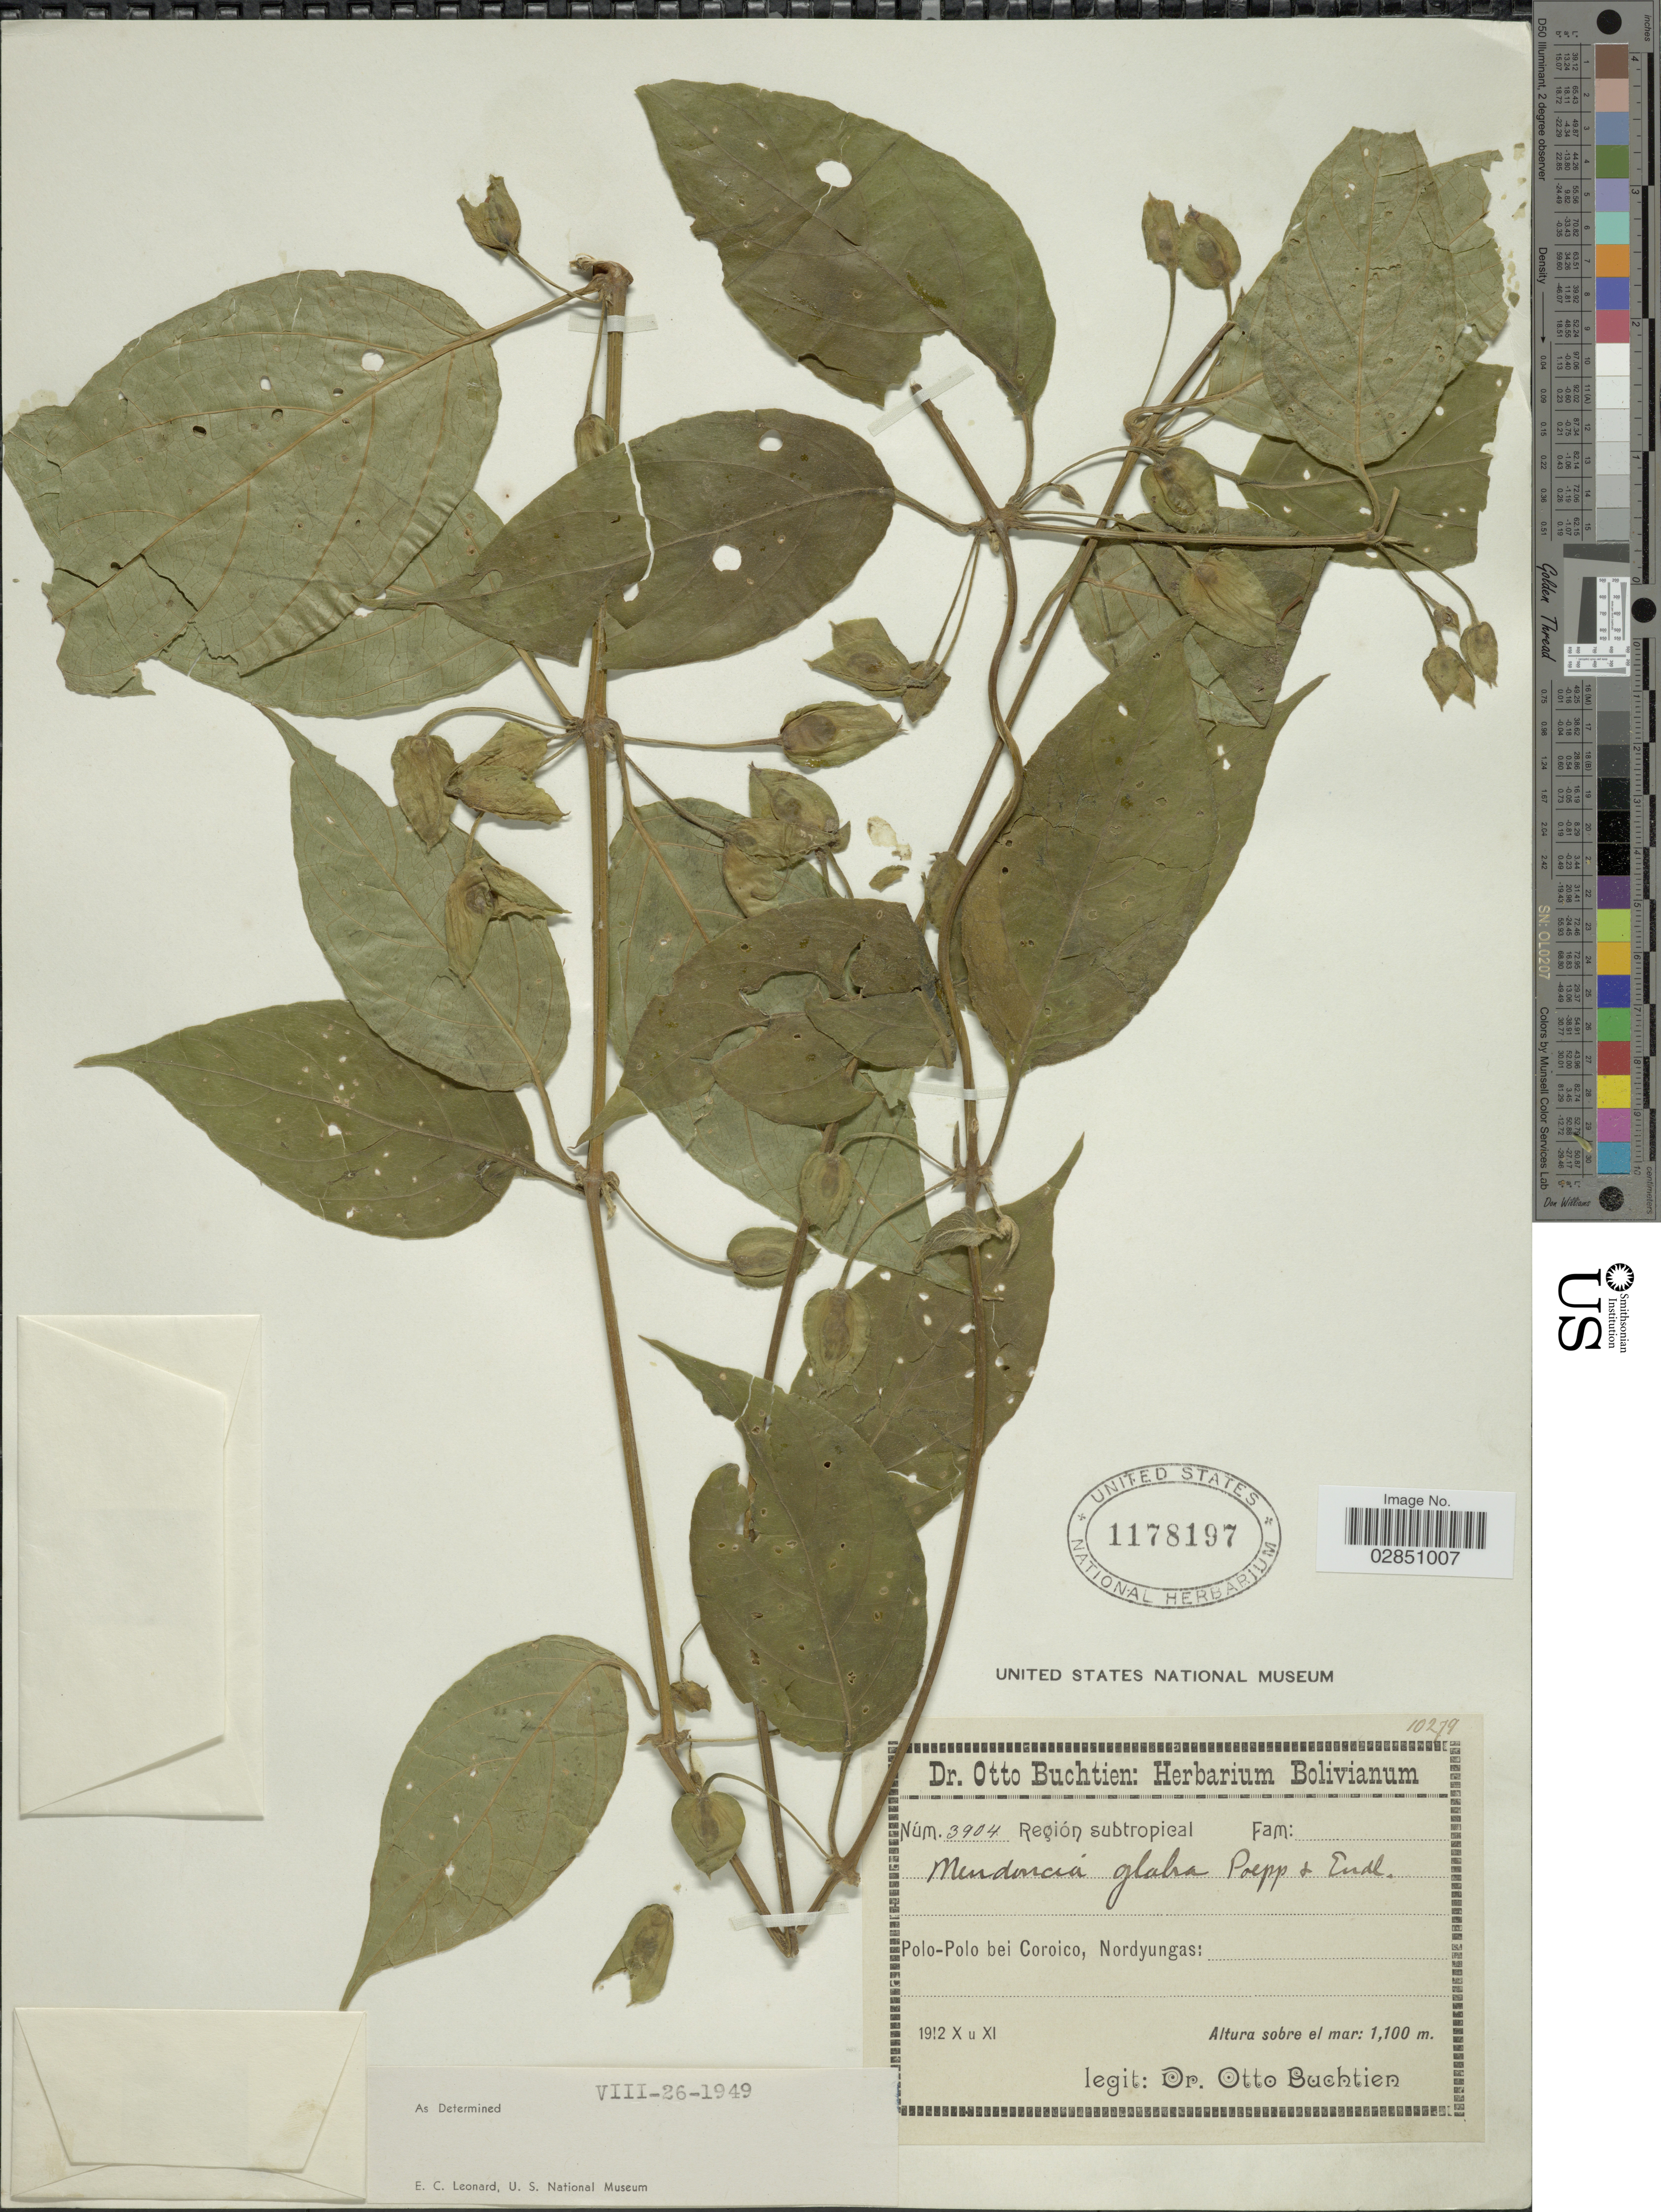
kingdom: Plantae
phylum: Tracheophyta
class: Magnoliopsida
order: Lamiales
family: Acanthaceae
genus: Mendoncia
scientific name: Mendoncia glabra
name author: (Poepp. & Endl.) Nees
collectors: O. Buchtien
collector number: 3904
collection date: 1912-10/1912-11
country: Bolivia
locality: Polo-Polo bei Coroico, Nordyungas.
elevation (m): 1100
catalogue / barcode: US 1178197